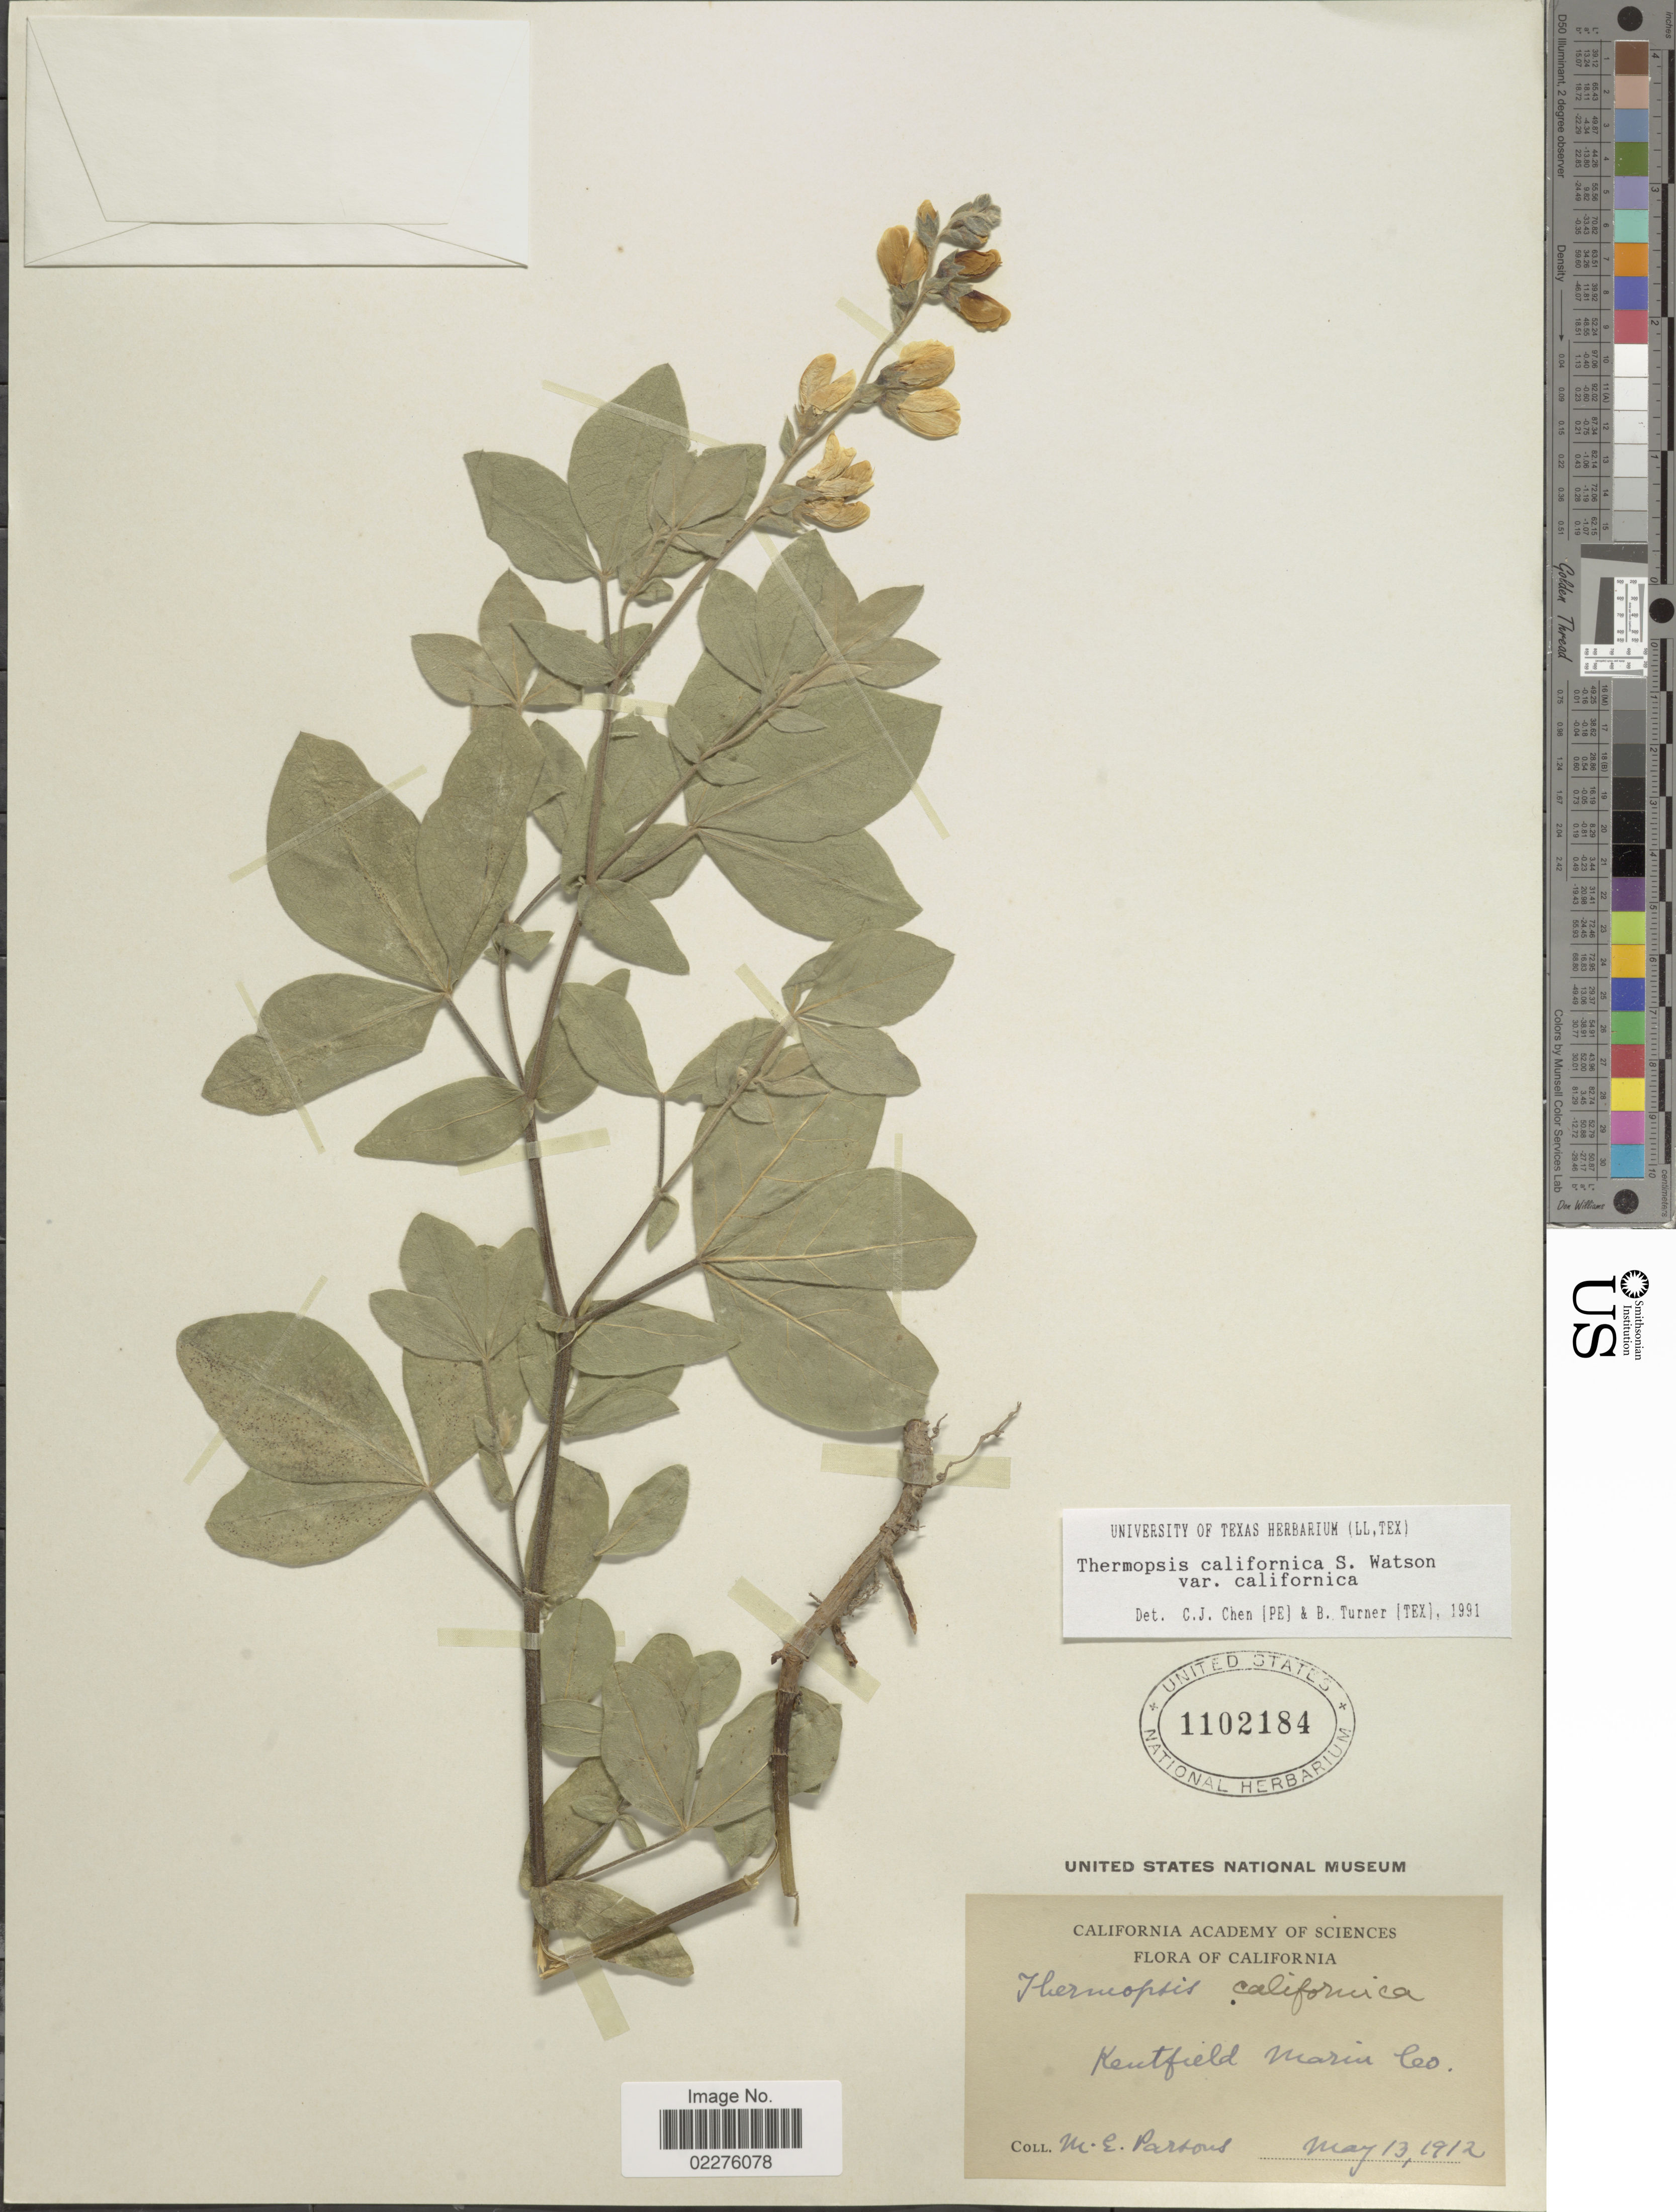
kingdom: Plantae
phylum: Tracheophyta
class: Magnoliopsida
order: Fabales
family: Fabaceae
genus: Thermopsis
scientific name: Thermopsis californica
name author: S. Watson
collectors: M. Partous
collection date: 1912-05-13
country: United States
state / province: California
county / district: Marin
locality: Kentfield Marin Co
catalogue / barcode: US 1102184